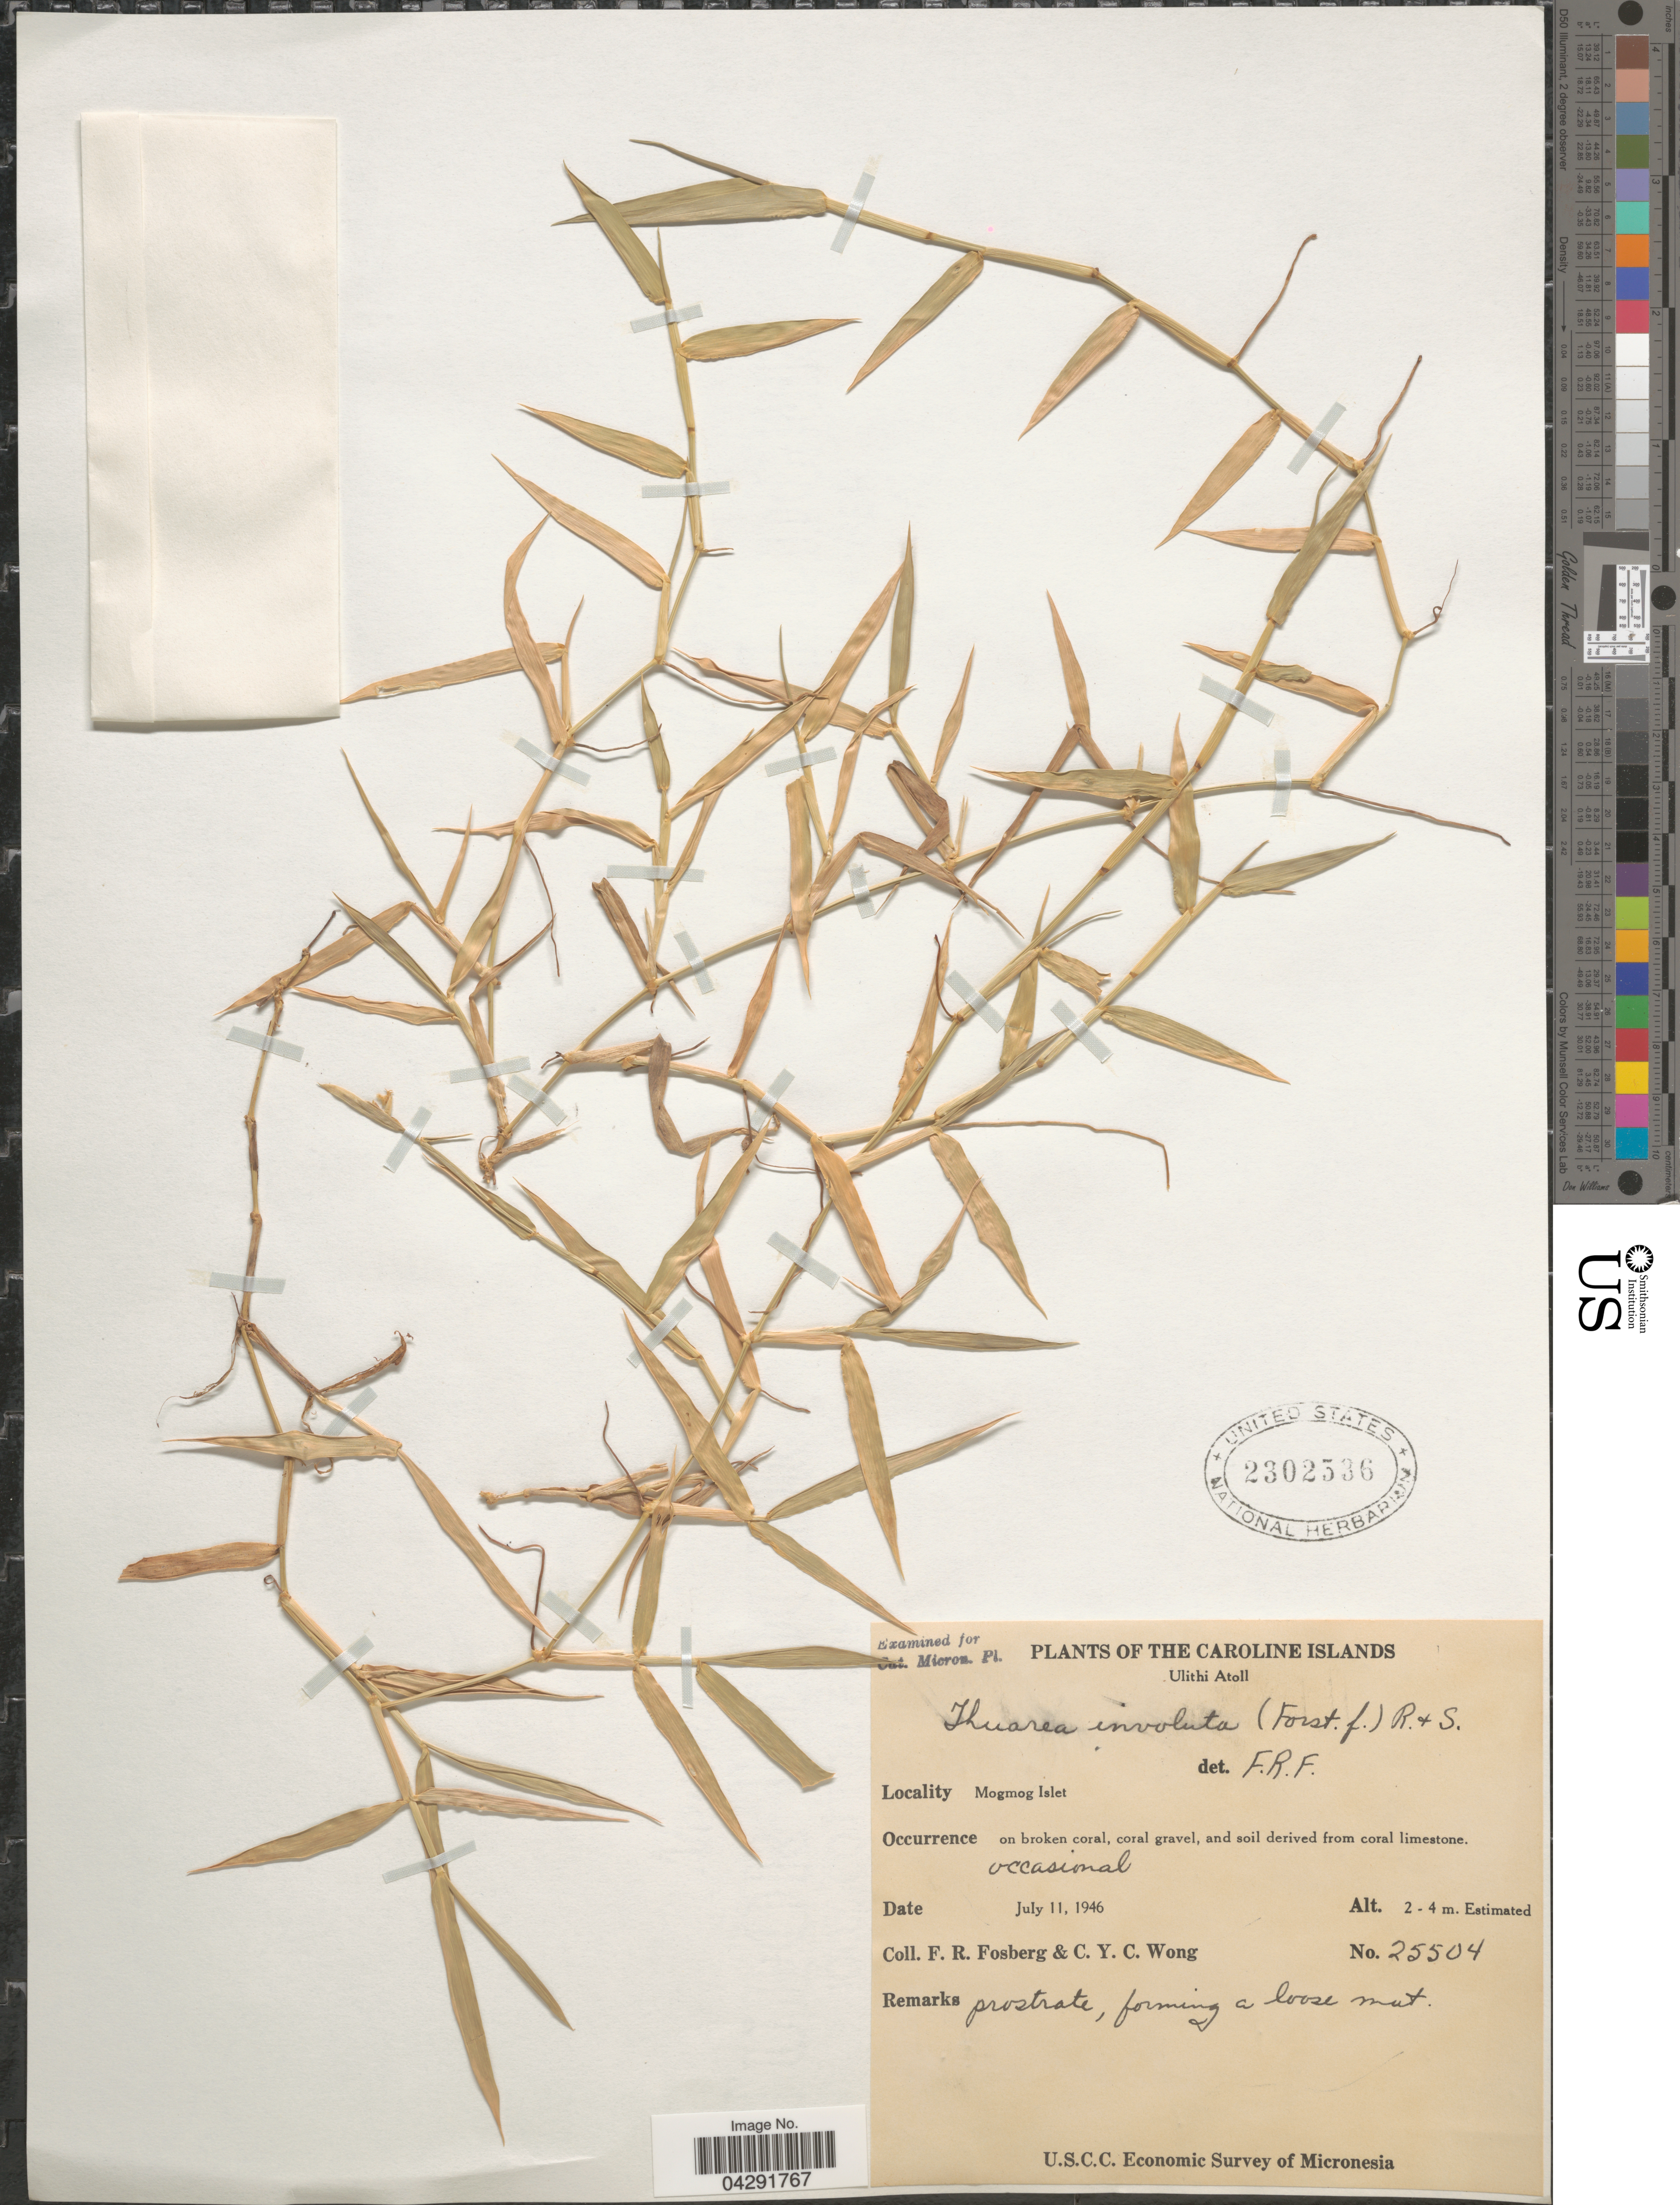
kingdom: Plantae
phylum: Tracheophyta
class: Liliopsida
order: Poales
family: Poaceae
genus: Thuarea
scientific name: Thuarea involuta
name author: (G. Forst.) R. Br. ex Sm.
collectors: F. R. Fosberg & C. Y. C. Wong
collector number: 25504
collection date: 1946-07-11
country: Micronesia, Federated States of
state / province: Yap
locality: The Caroline Islands. Ulithi Atoll. Mogmog Islet. On broken coral, coral gravel, and soil derived from coral limestone. U.S.C.C. Economic Survey of Micronesia.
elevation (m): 2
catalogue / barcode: US 2302536